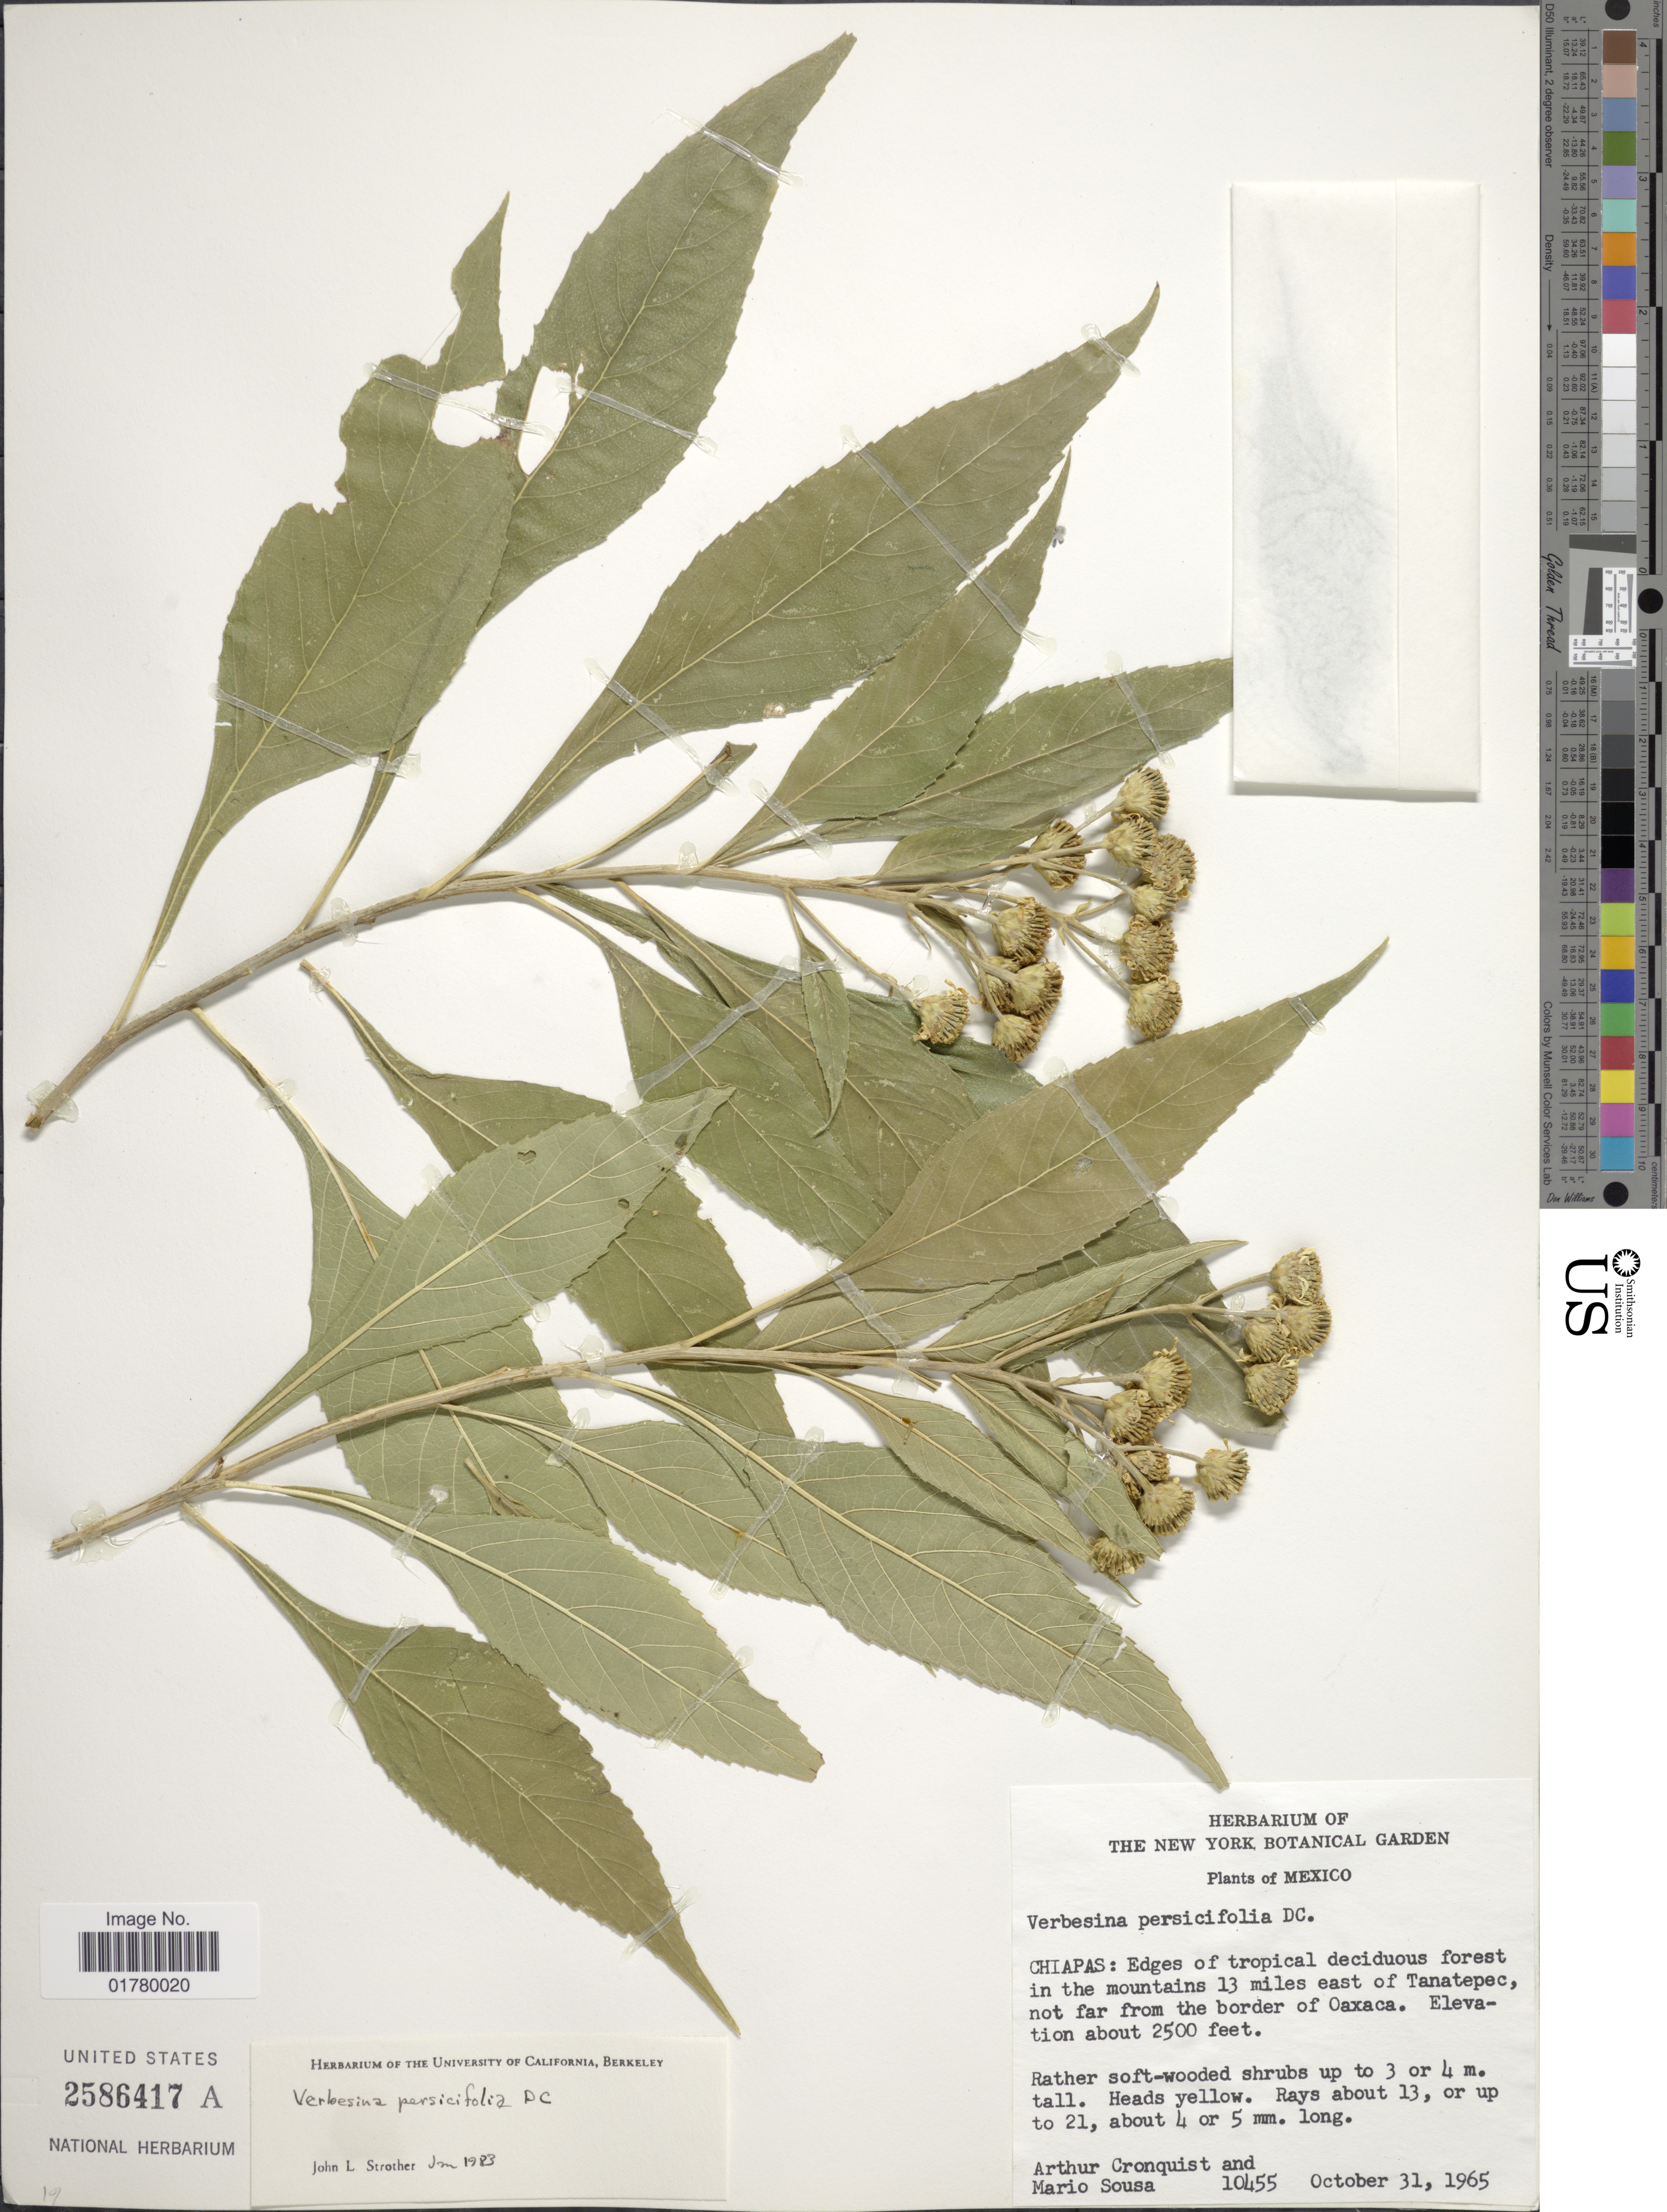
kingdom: Plantae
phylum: Tracheophyta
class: Magnoliopsida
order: Asterales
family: Asteraceae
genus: Verbesina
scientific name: Verbesina persicifolia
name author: DC.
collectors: A. J. Cronquist & M. Sousa S.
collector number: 10455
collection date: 1965-10-31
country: Mexico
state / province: Chiapas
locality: Edges of tropical deciduous forest in the mountains 13 miles east of Tanatepec, not far from the border of Oaxaca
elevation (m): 762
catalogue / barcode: US 2586417A